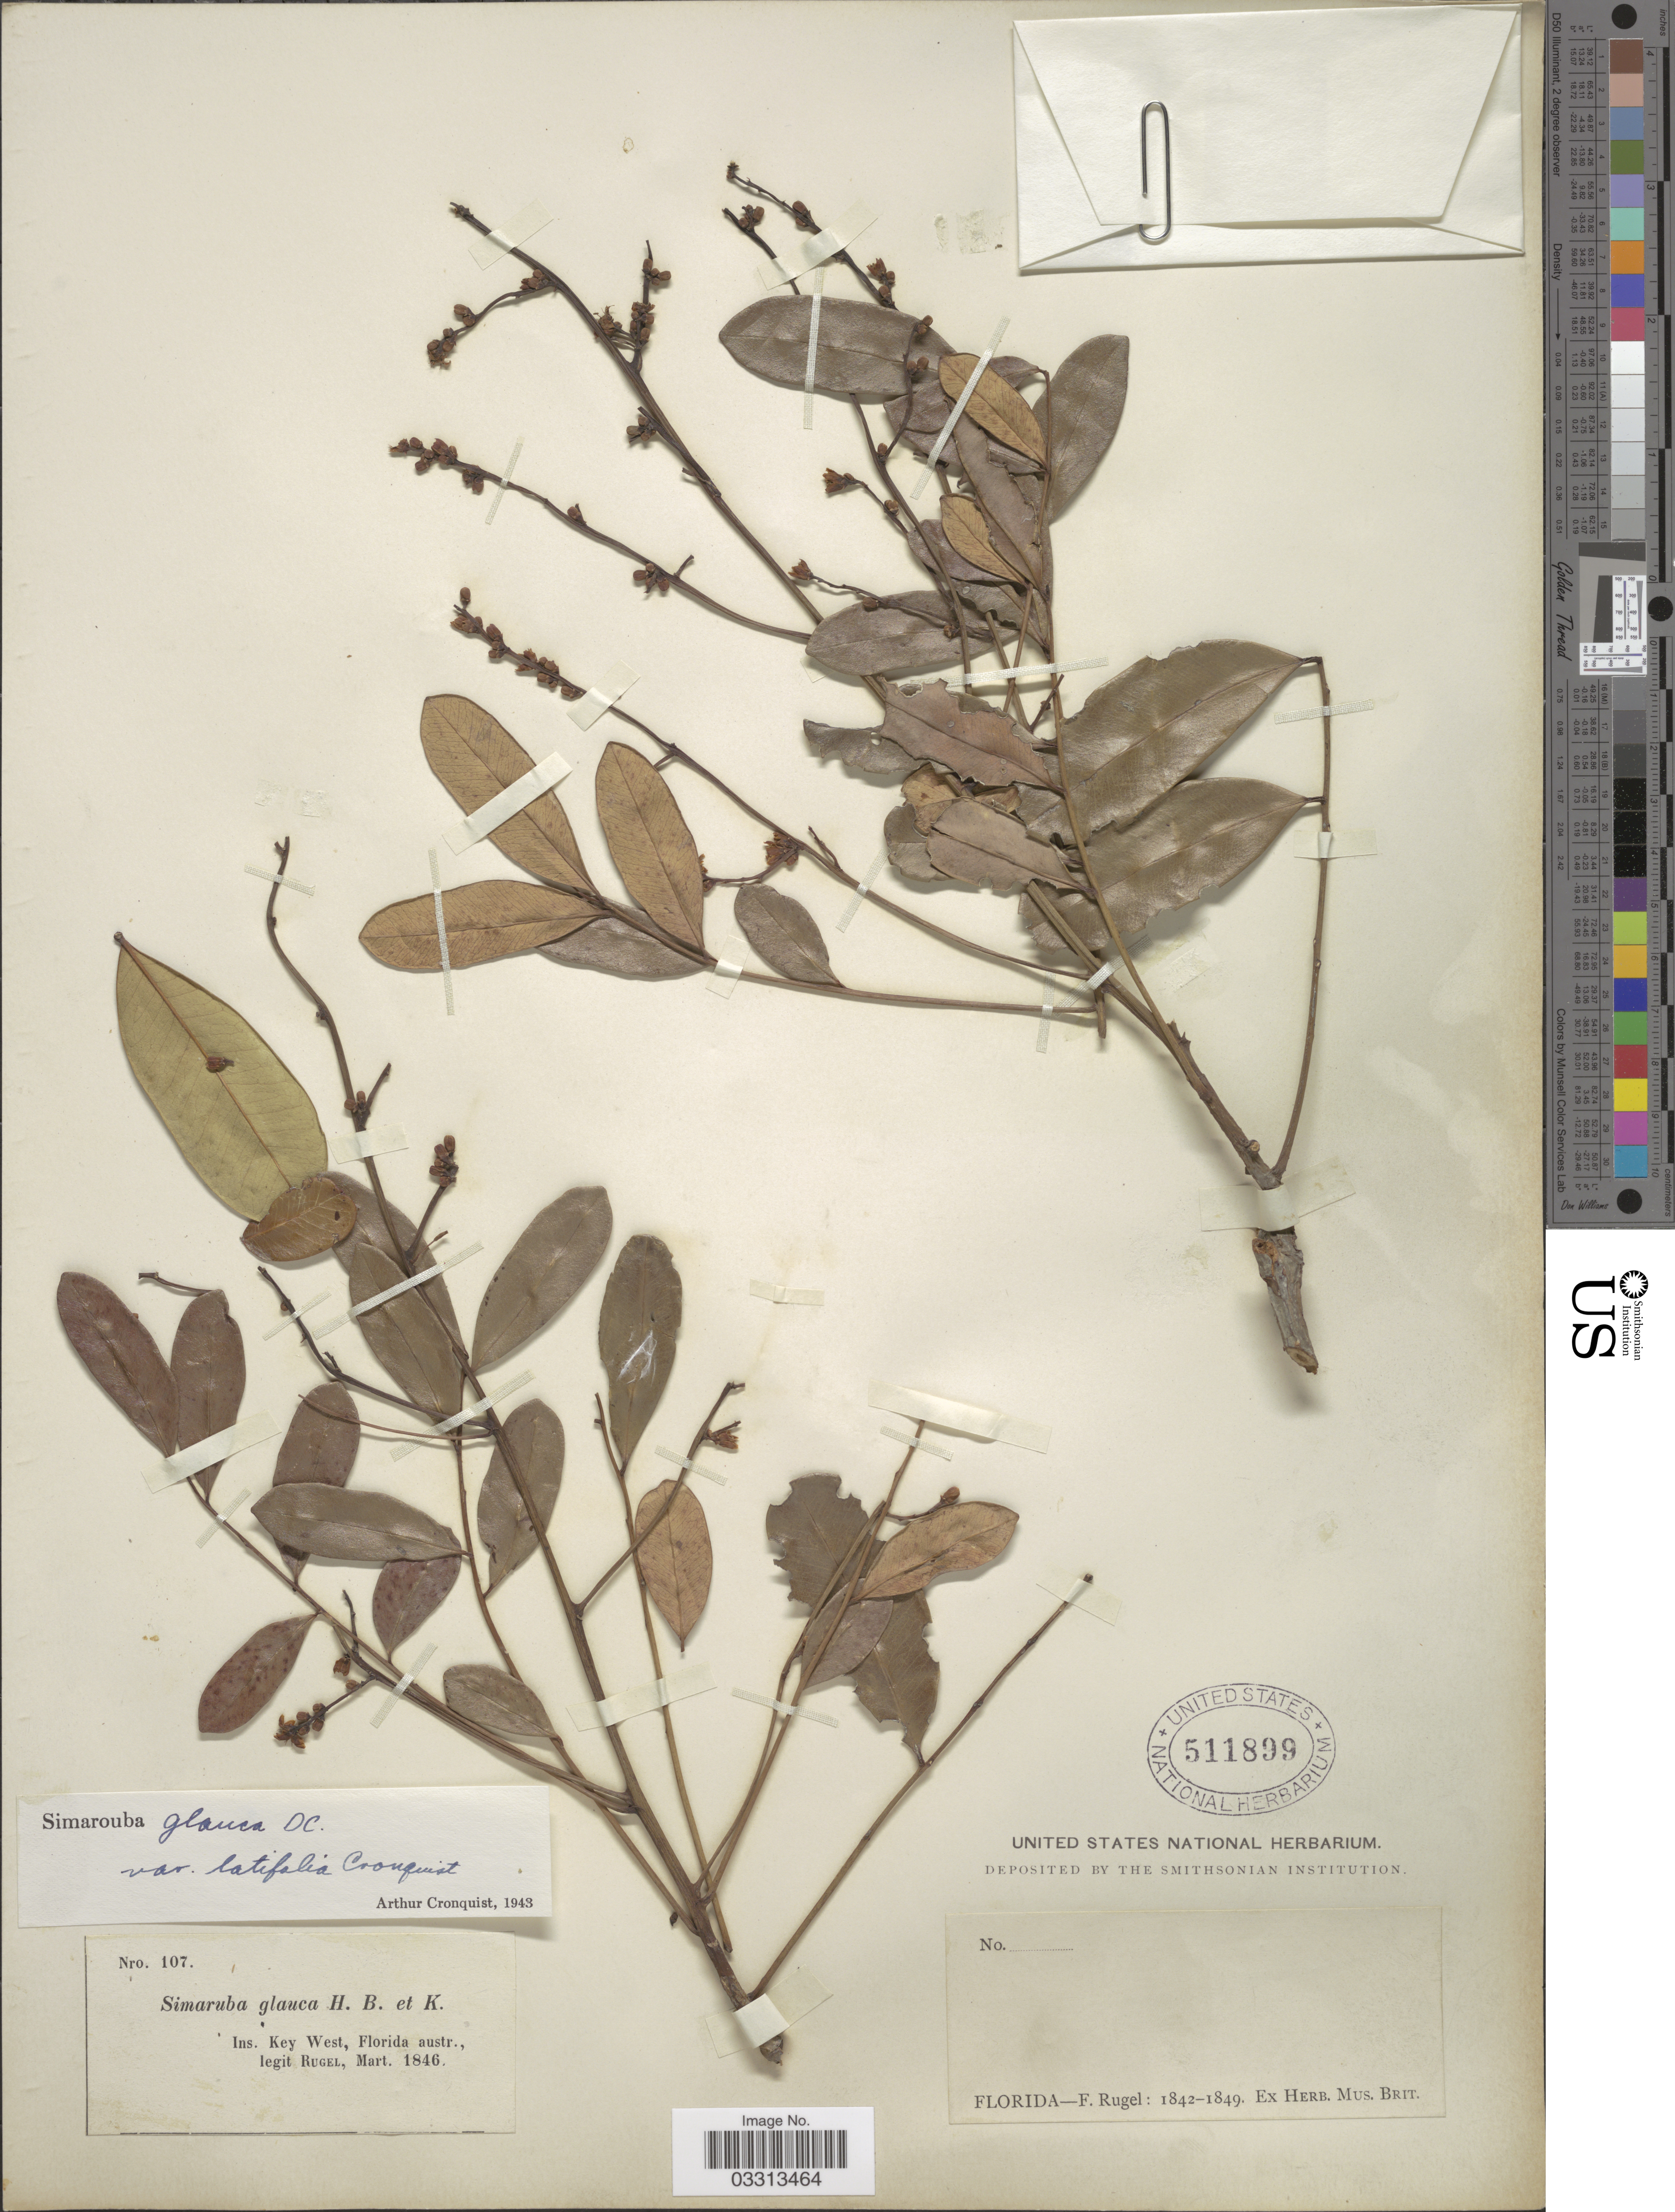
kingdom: Plantae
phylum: Tracheophyta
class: Magnoliopsida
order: Sapindales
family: Simaroubaceae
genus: Simarouba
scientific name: Simarouba glauca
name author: DC.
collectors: Rugel, --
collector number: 107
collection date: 1846-03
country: United States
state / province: Florida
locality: Ins. Key West, Florida austr.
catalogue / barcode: US 511899